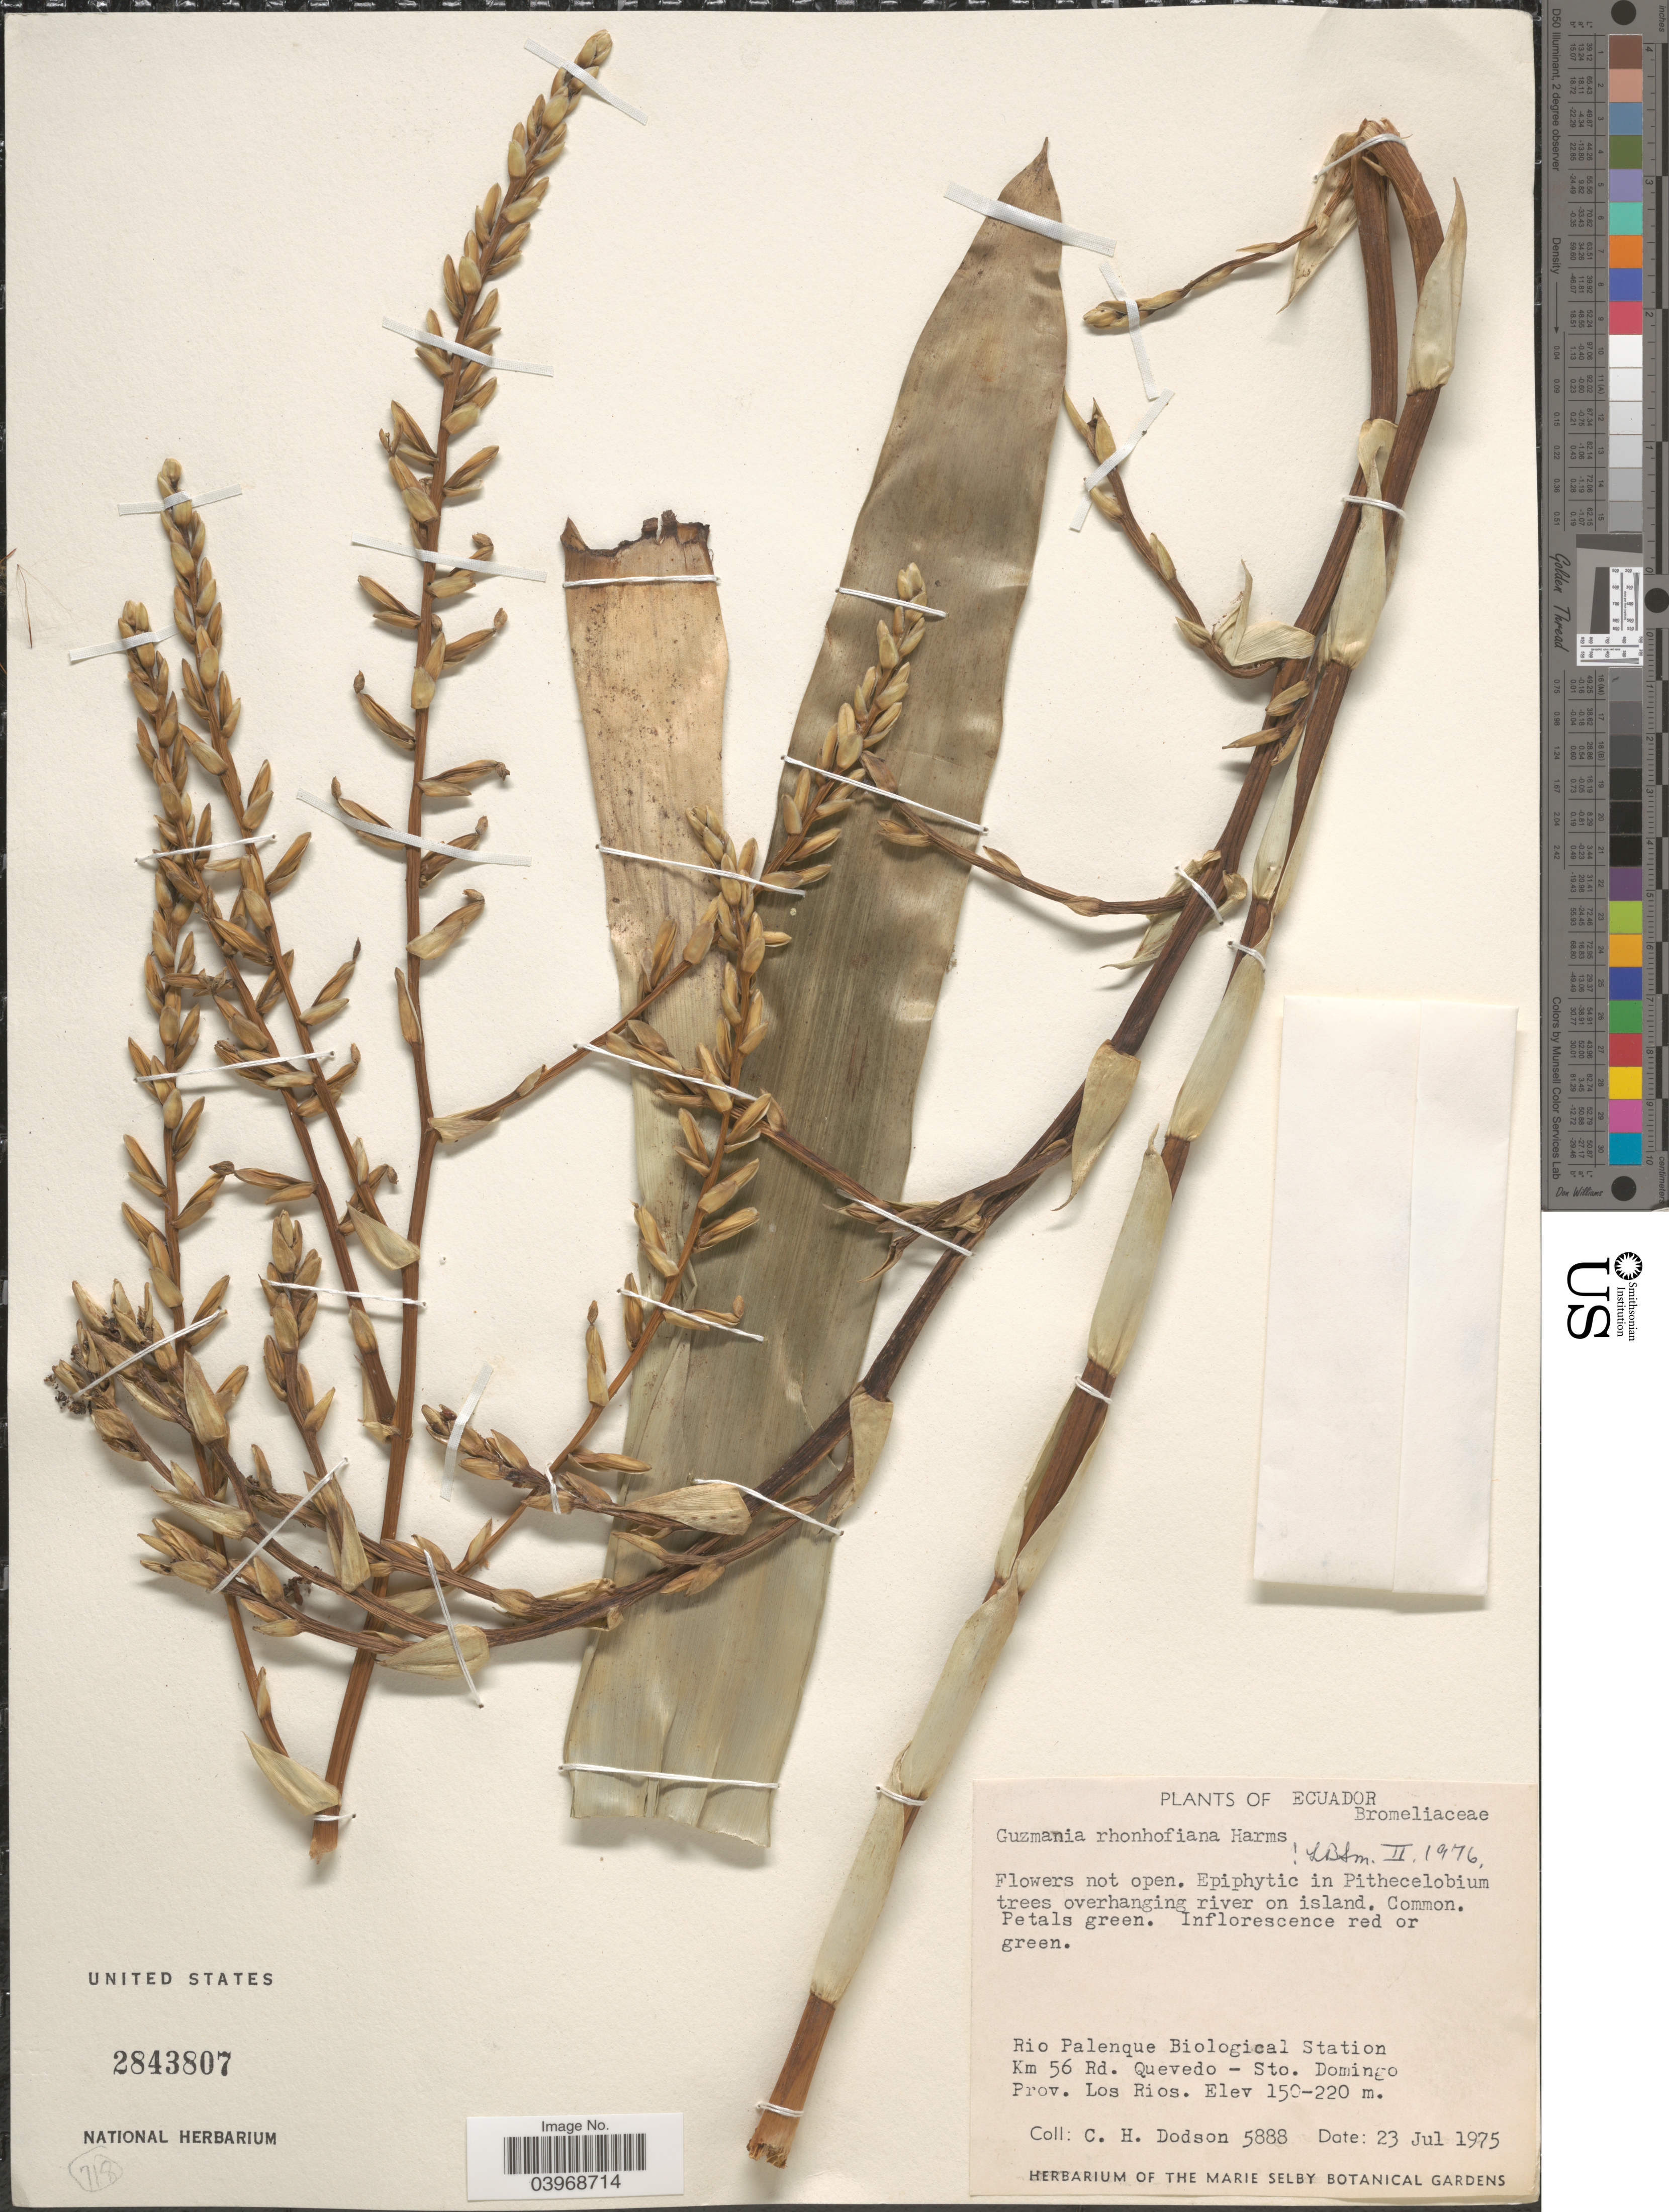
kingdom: Plantae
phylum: Tracheophyta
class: Liliopsida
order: Poales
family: Bromeliaceae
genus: Guzmania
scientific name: Guzmania rhonhofiana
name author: Harms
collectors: C. H. Dodson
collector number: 2888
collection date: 1975-07-23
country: Ecuador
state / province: Los Ríos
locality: Rio Palenque Biological Station Km 56 Rd. Quevedo - Sto. Domingo.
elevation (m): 150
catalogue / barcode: US 2843807